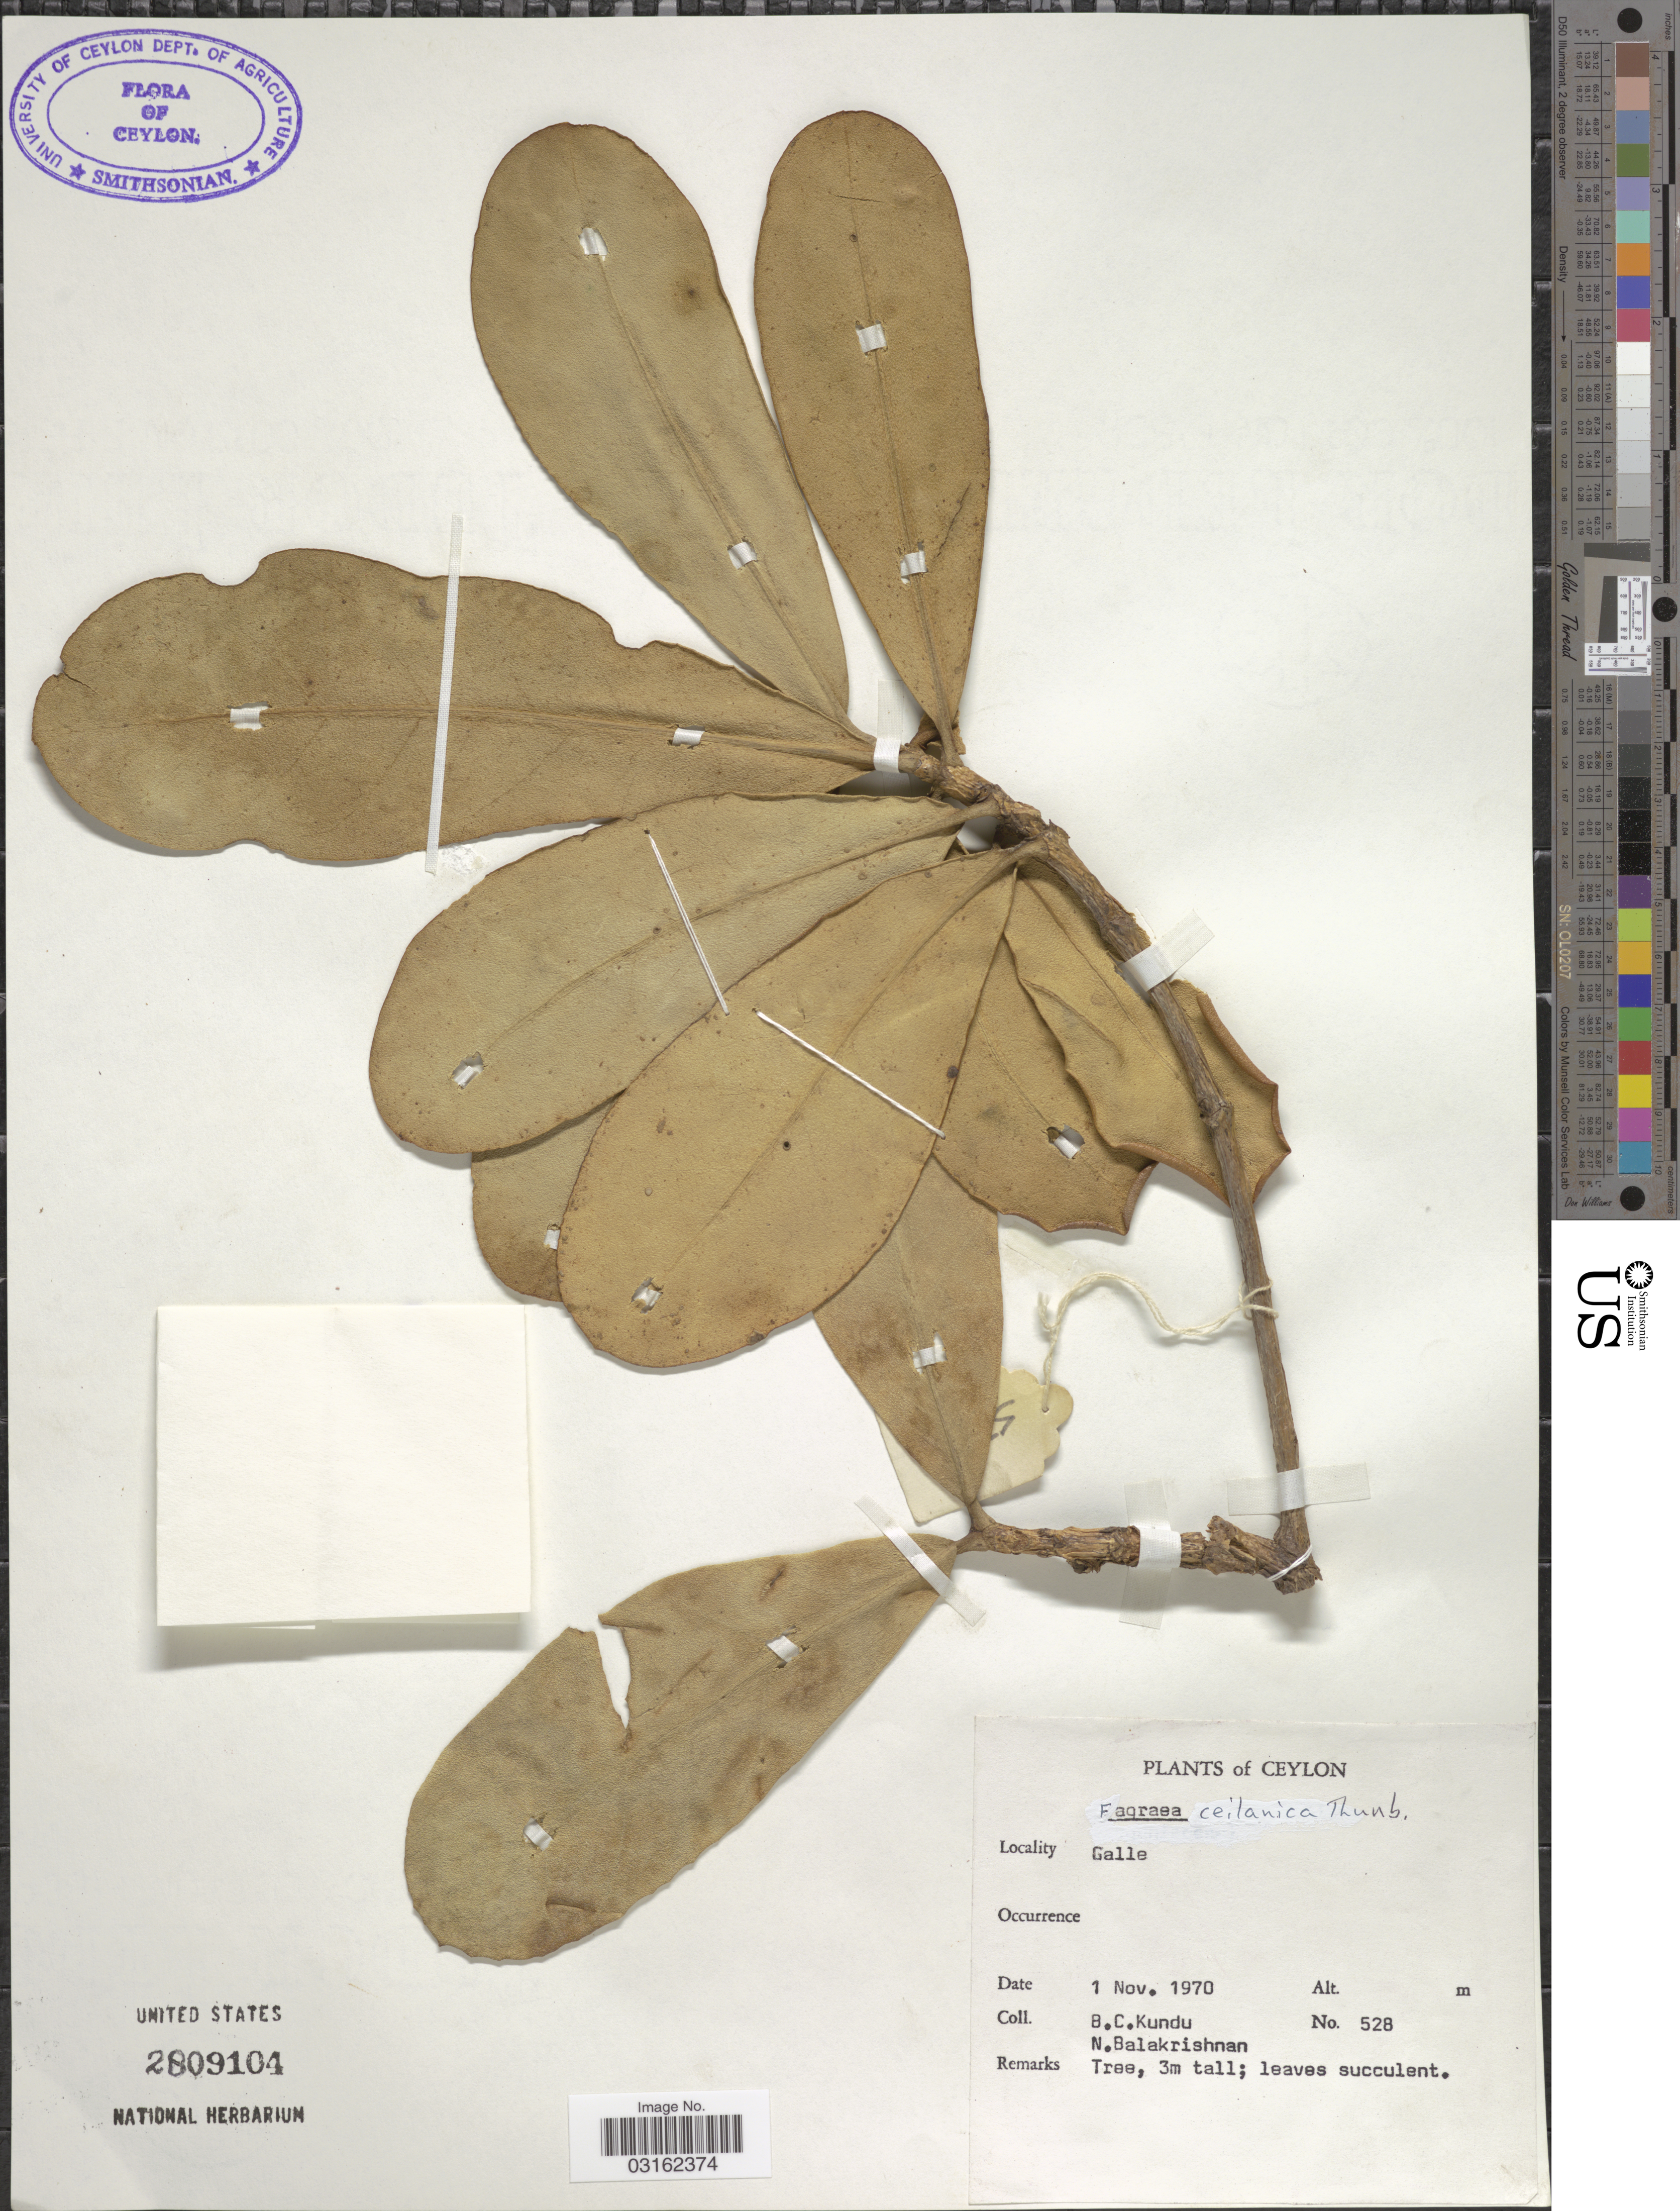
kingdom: Plantae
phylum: Tracheophyta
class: Magnoliopsida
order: Gentianales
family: Gentianaceae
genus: Fagraea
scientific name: Fagraea ceilanica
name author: Thunb.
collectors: B. C. Kundu & N. Balakrishnan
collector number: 528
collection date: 1970-11-01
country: Sri Lanka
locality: Ceylon, Galle.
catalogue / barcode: US 2809104